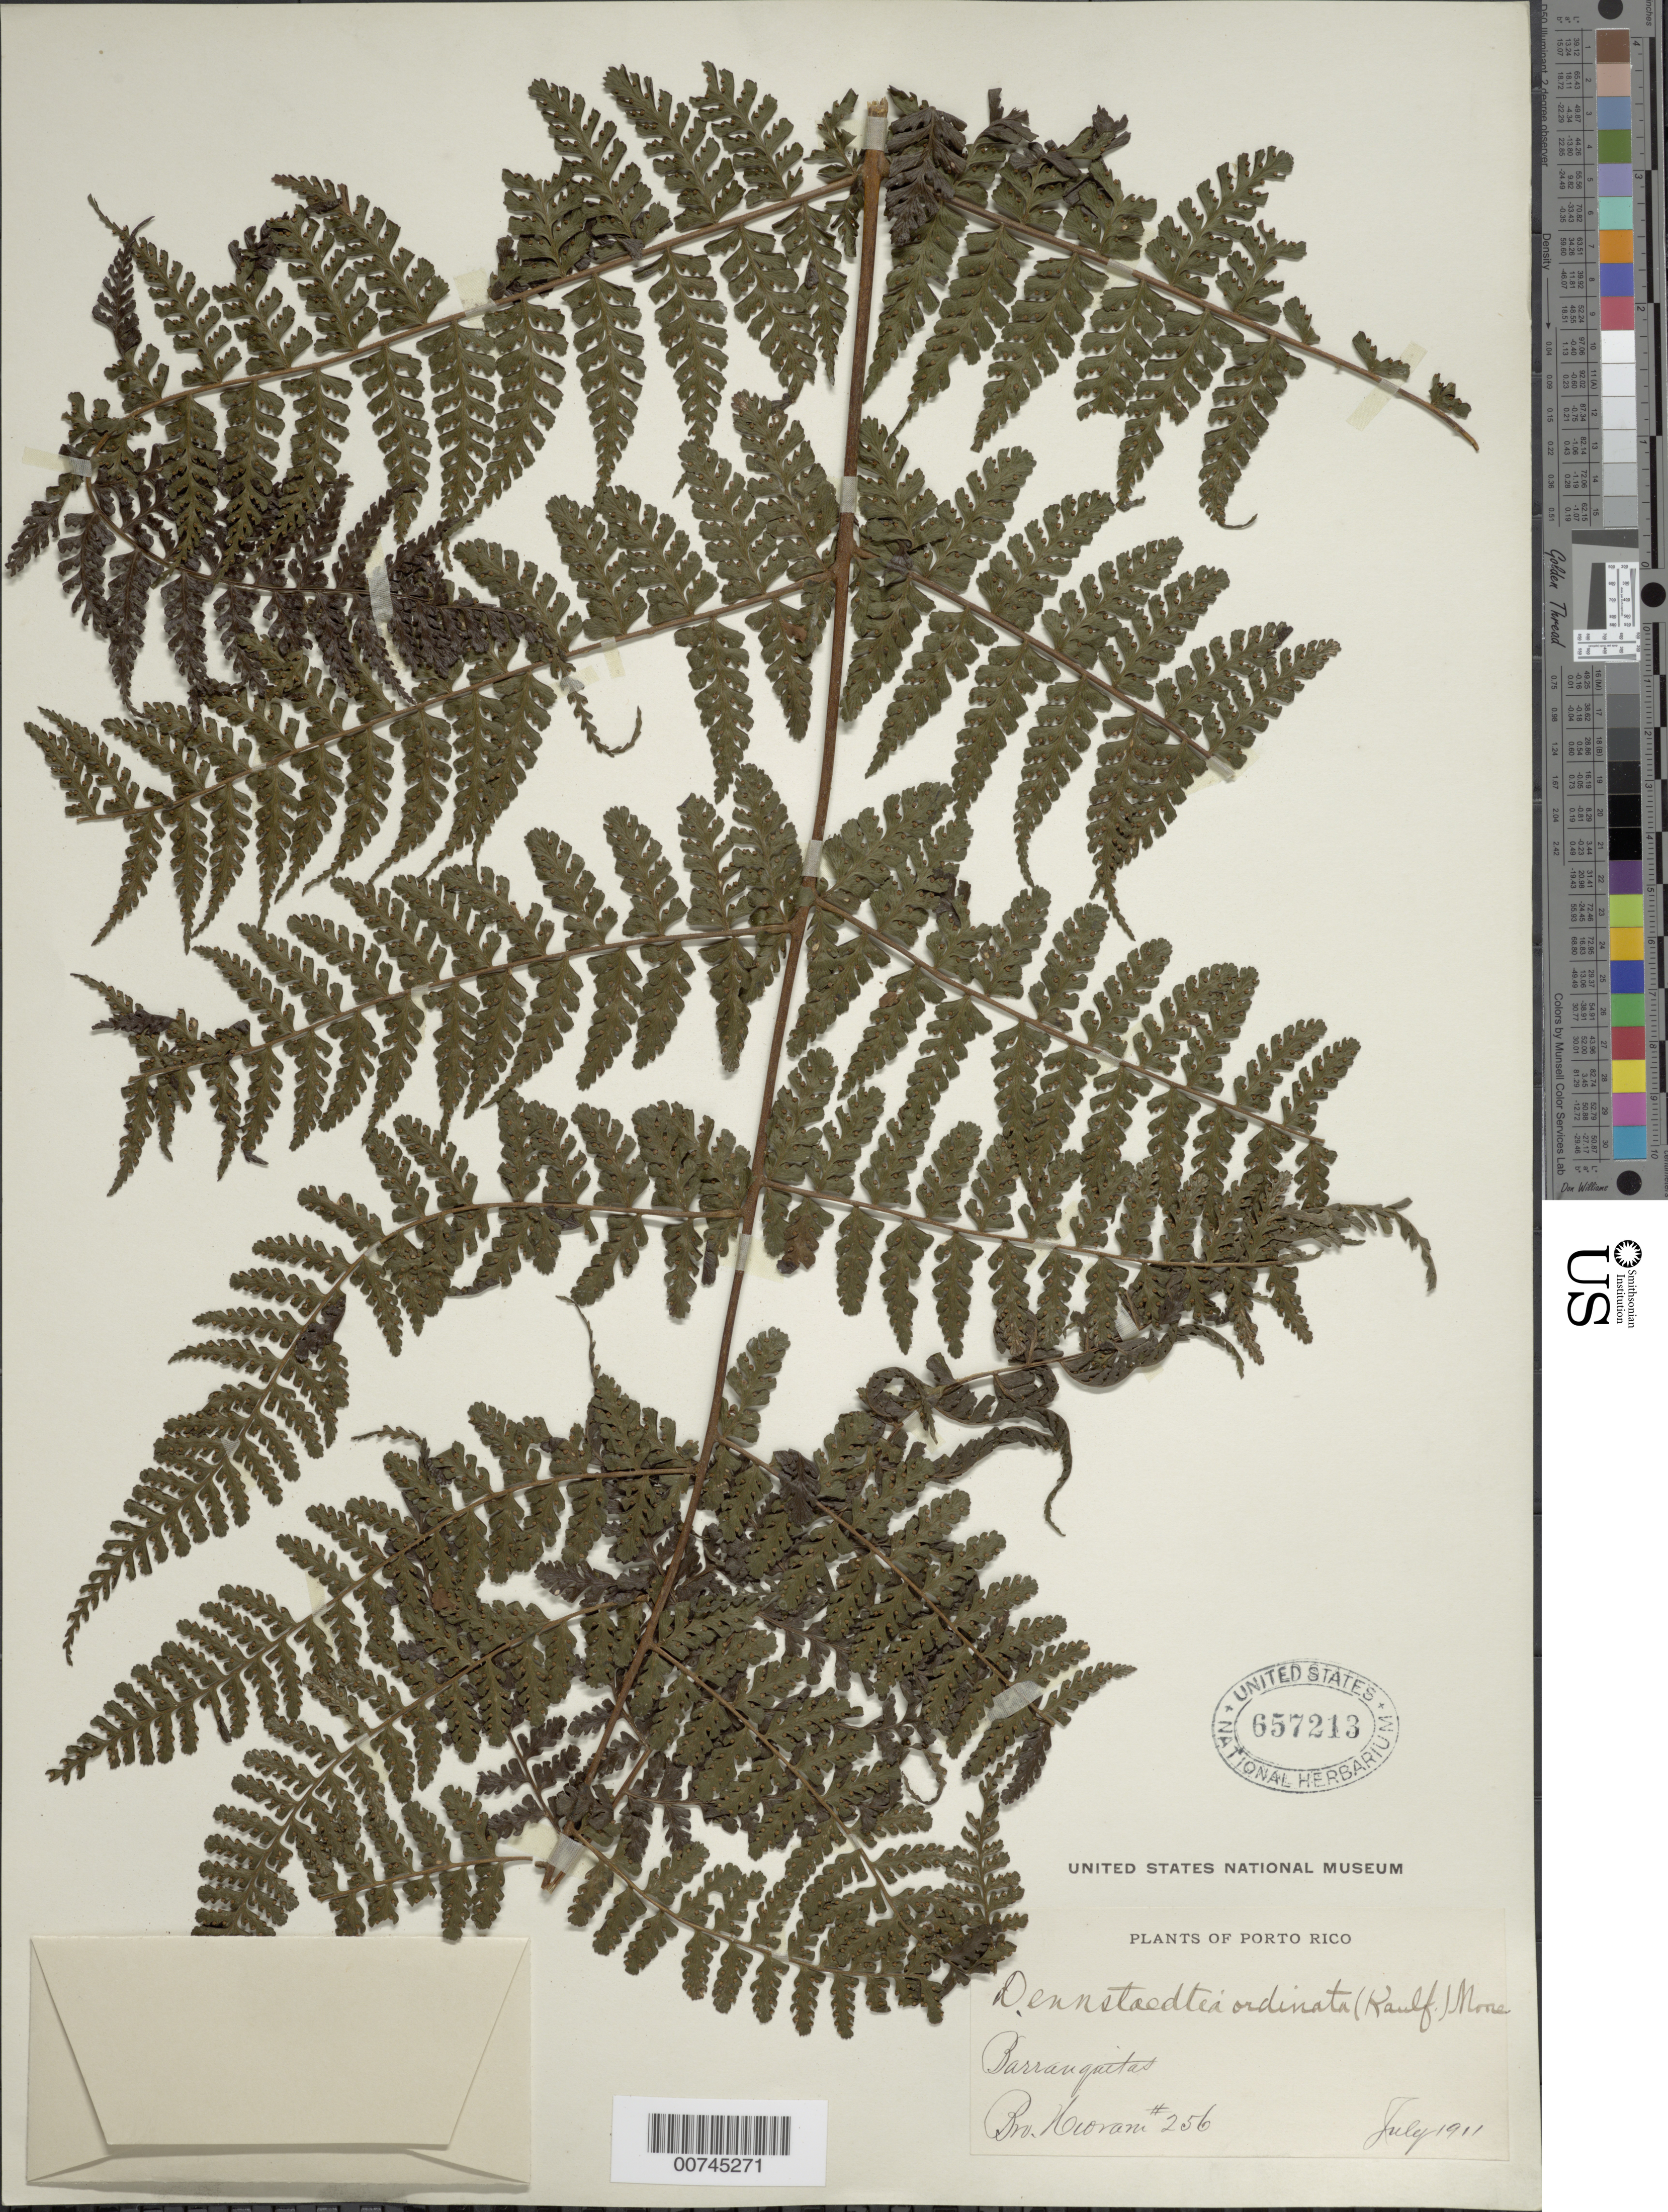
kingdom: Plantae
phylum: Tracheophyta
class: Polypodiopsida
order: Polypodiales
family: Dennstaedtiaceae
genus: Dennstaedtia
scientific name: Dennstaedtia dissecta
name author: (Sw.) T. Moore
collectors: Bro. Hioram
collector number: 256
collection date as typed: Jul 1911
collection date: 1911-07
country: Puerto Rico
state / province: Barranquitas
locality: Barranquitas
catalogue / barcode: US 657213